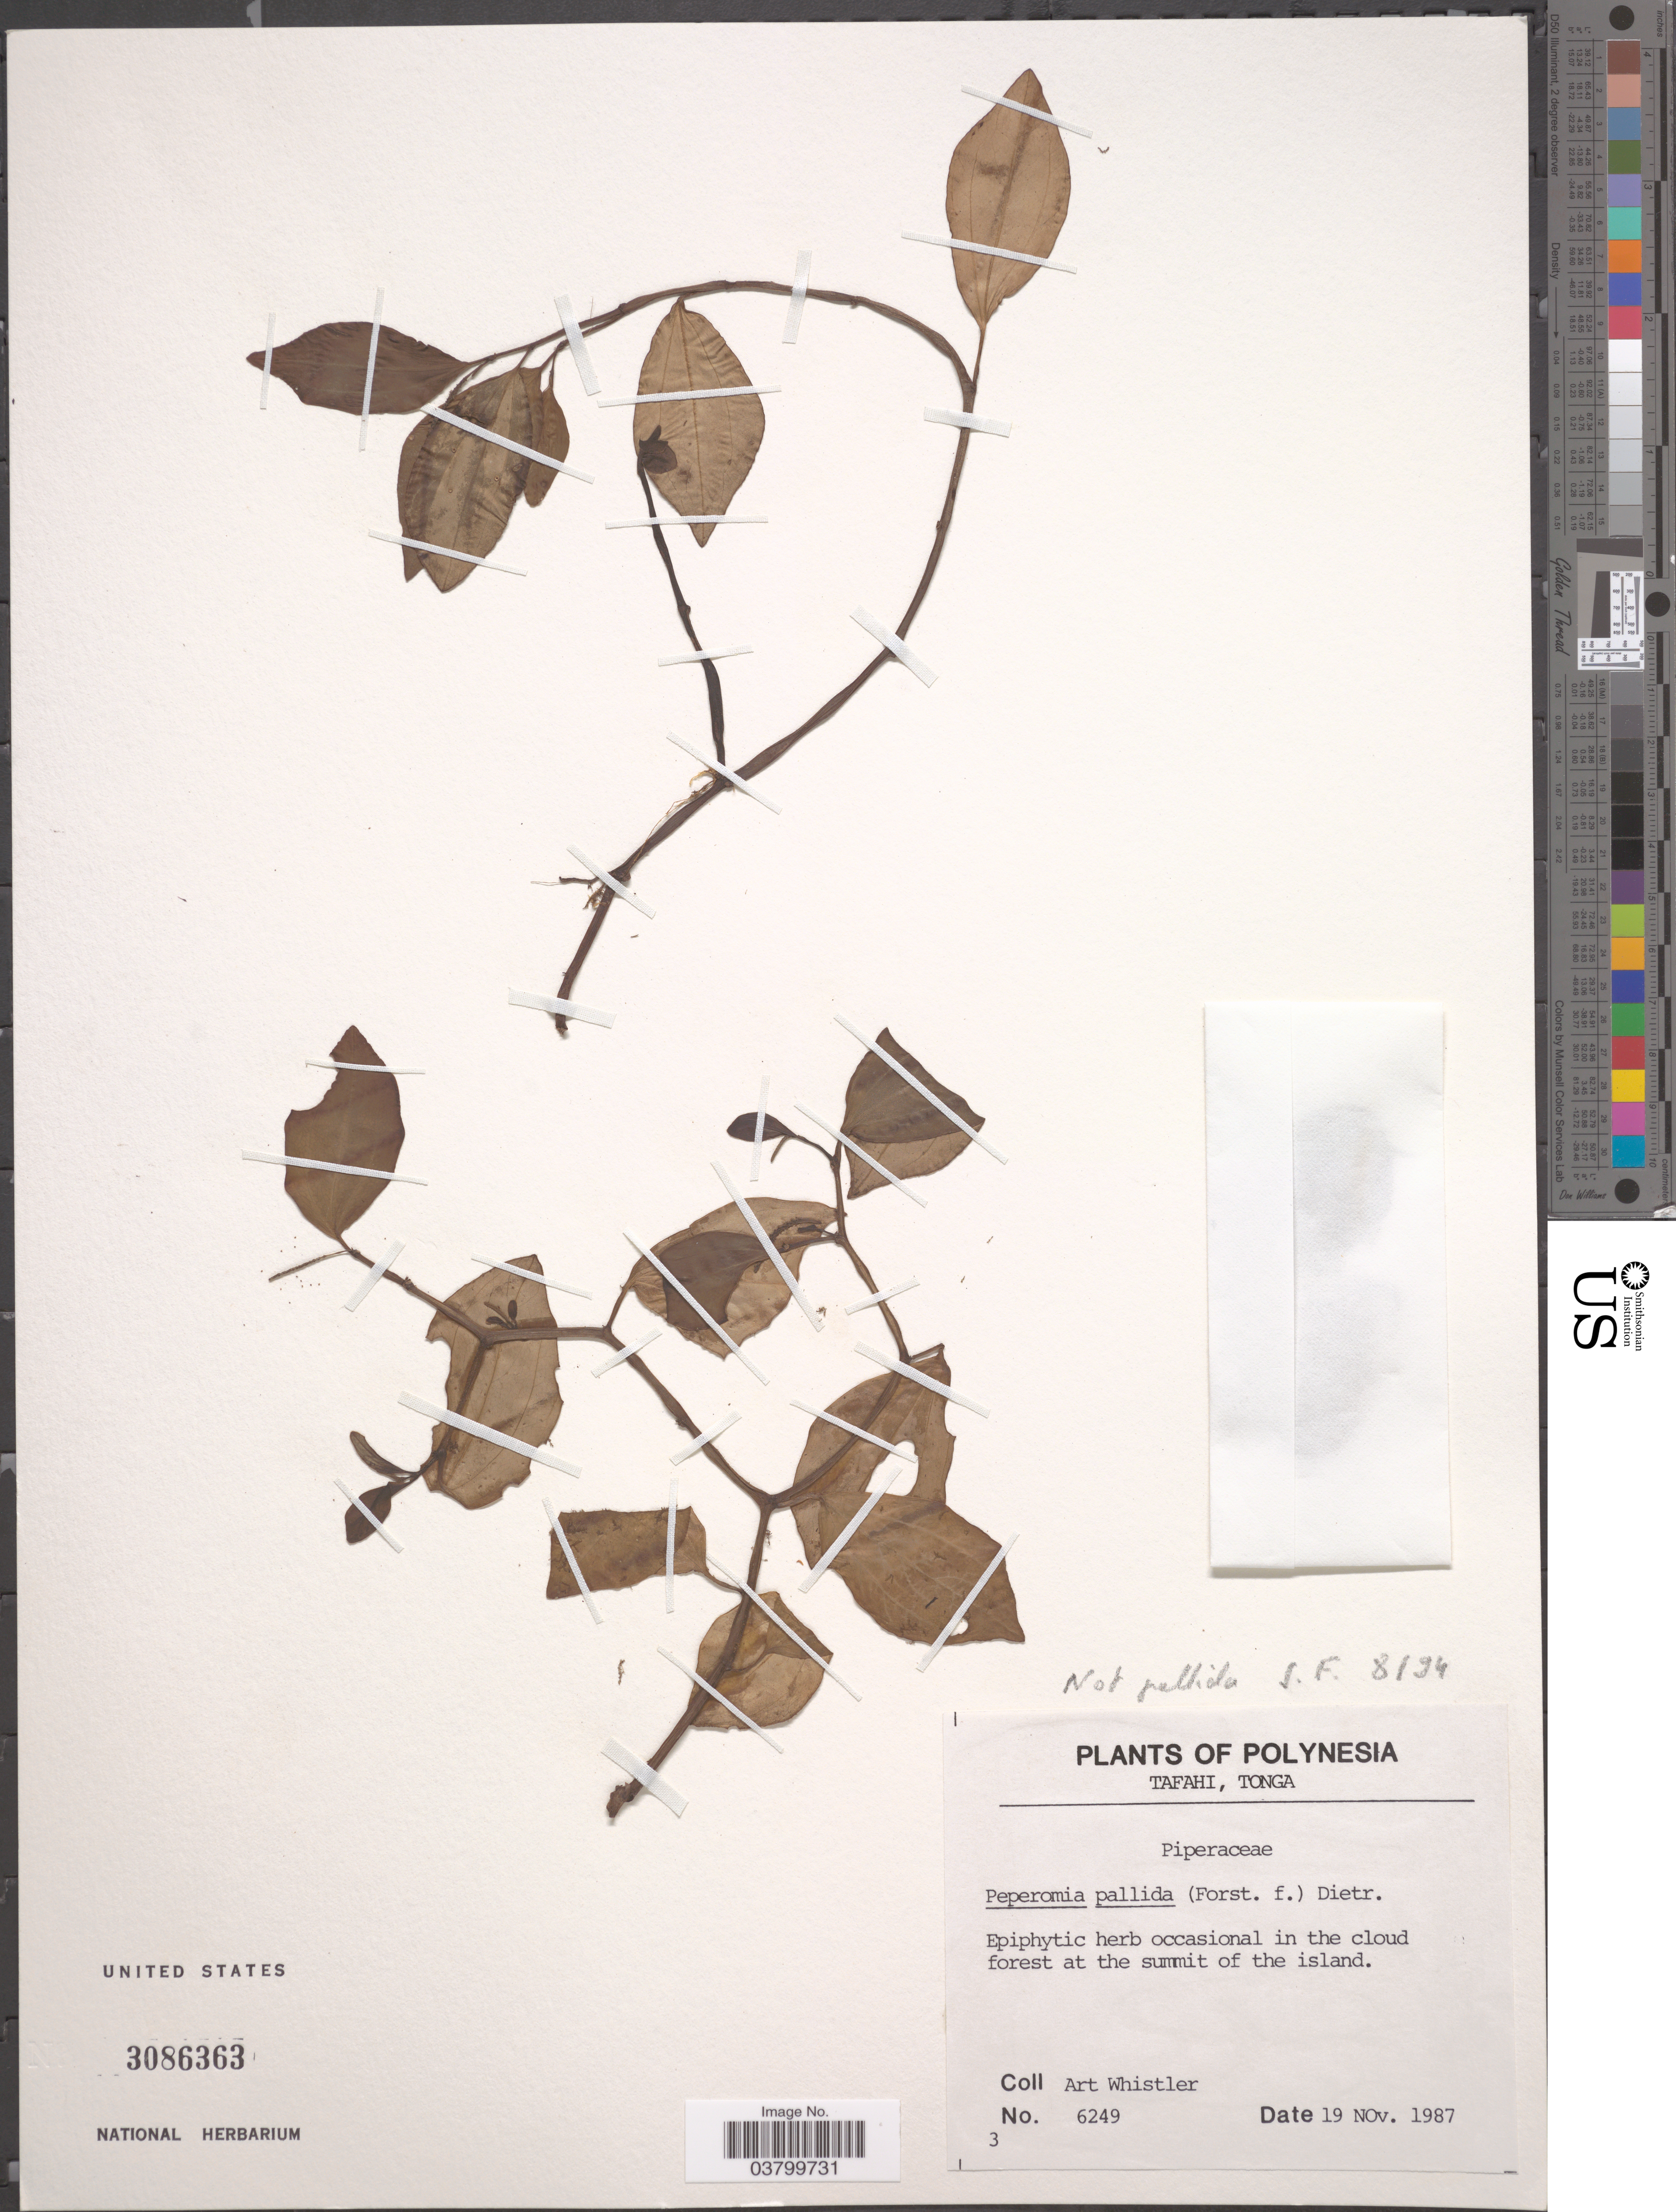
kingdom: Plantae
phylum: Tracheophyta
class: Magnoliopsida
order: Piperales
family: Piperaceae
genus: Peperomia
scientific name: Peperomia sp.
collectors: A. Whistler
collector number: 6249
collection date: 1987-11-19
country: Tonga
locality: Tafahi. At the summit of the island.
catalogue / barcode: US 3086363